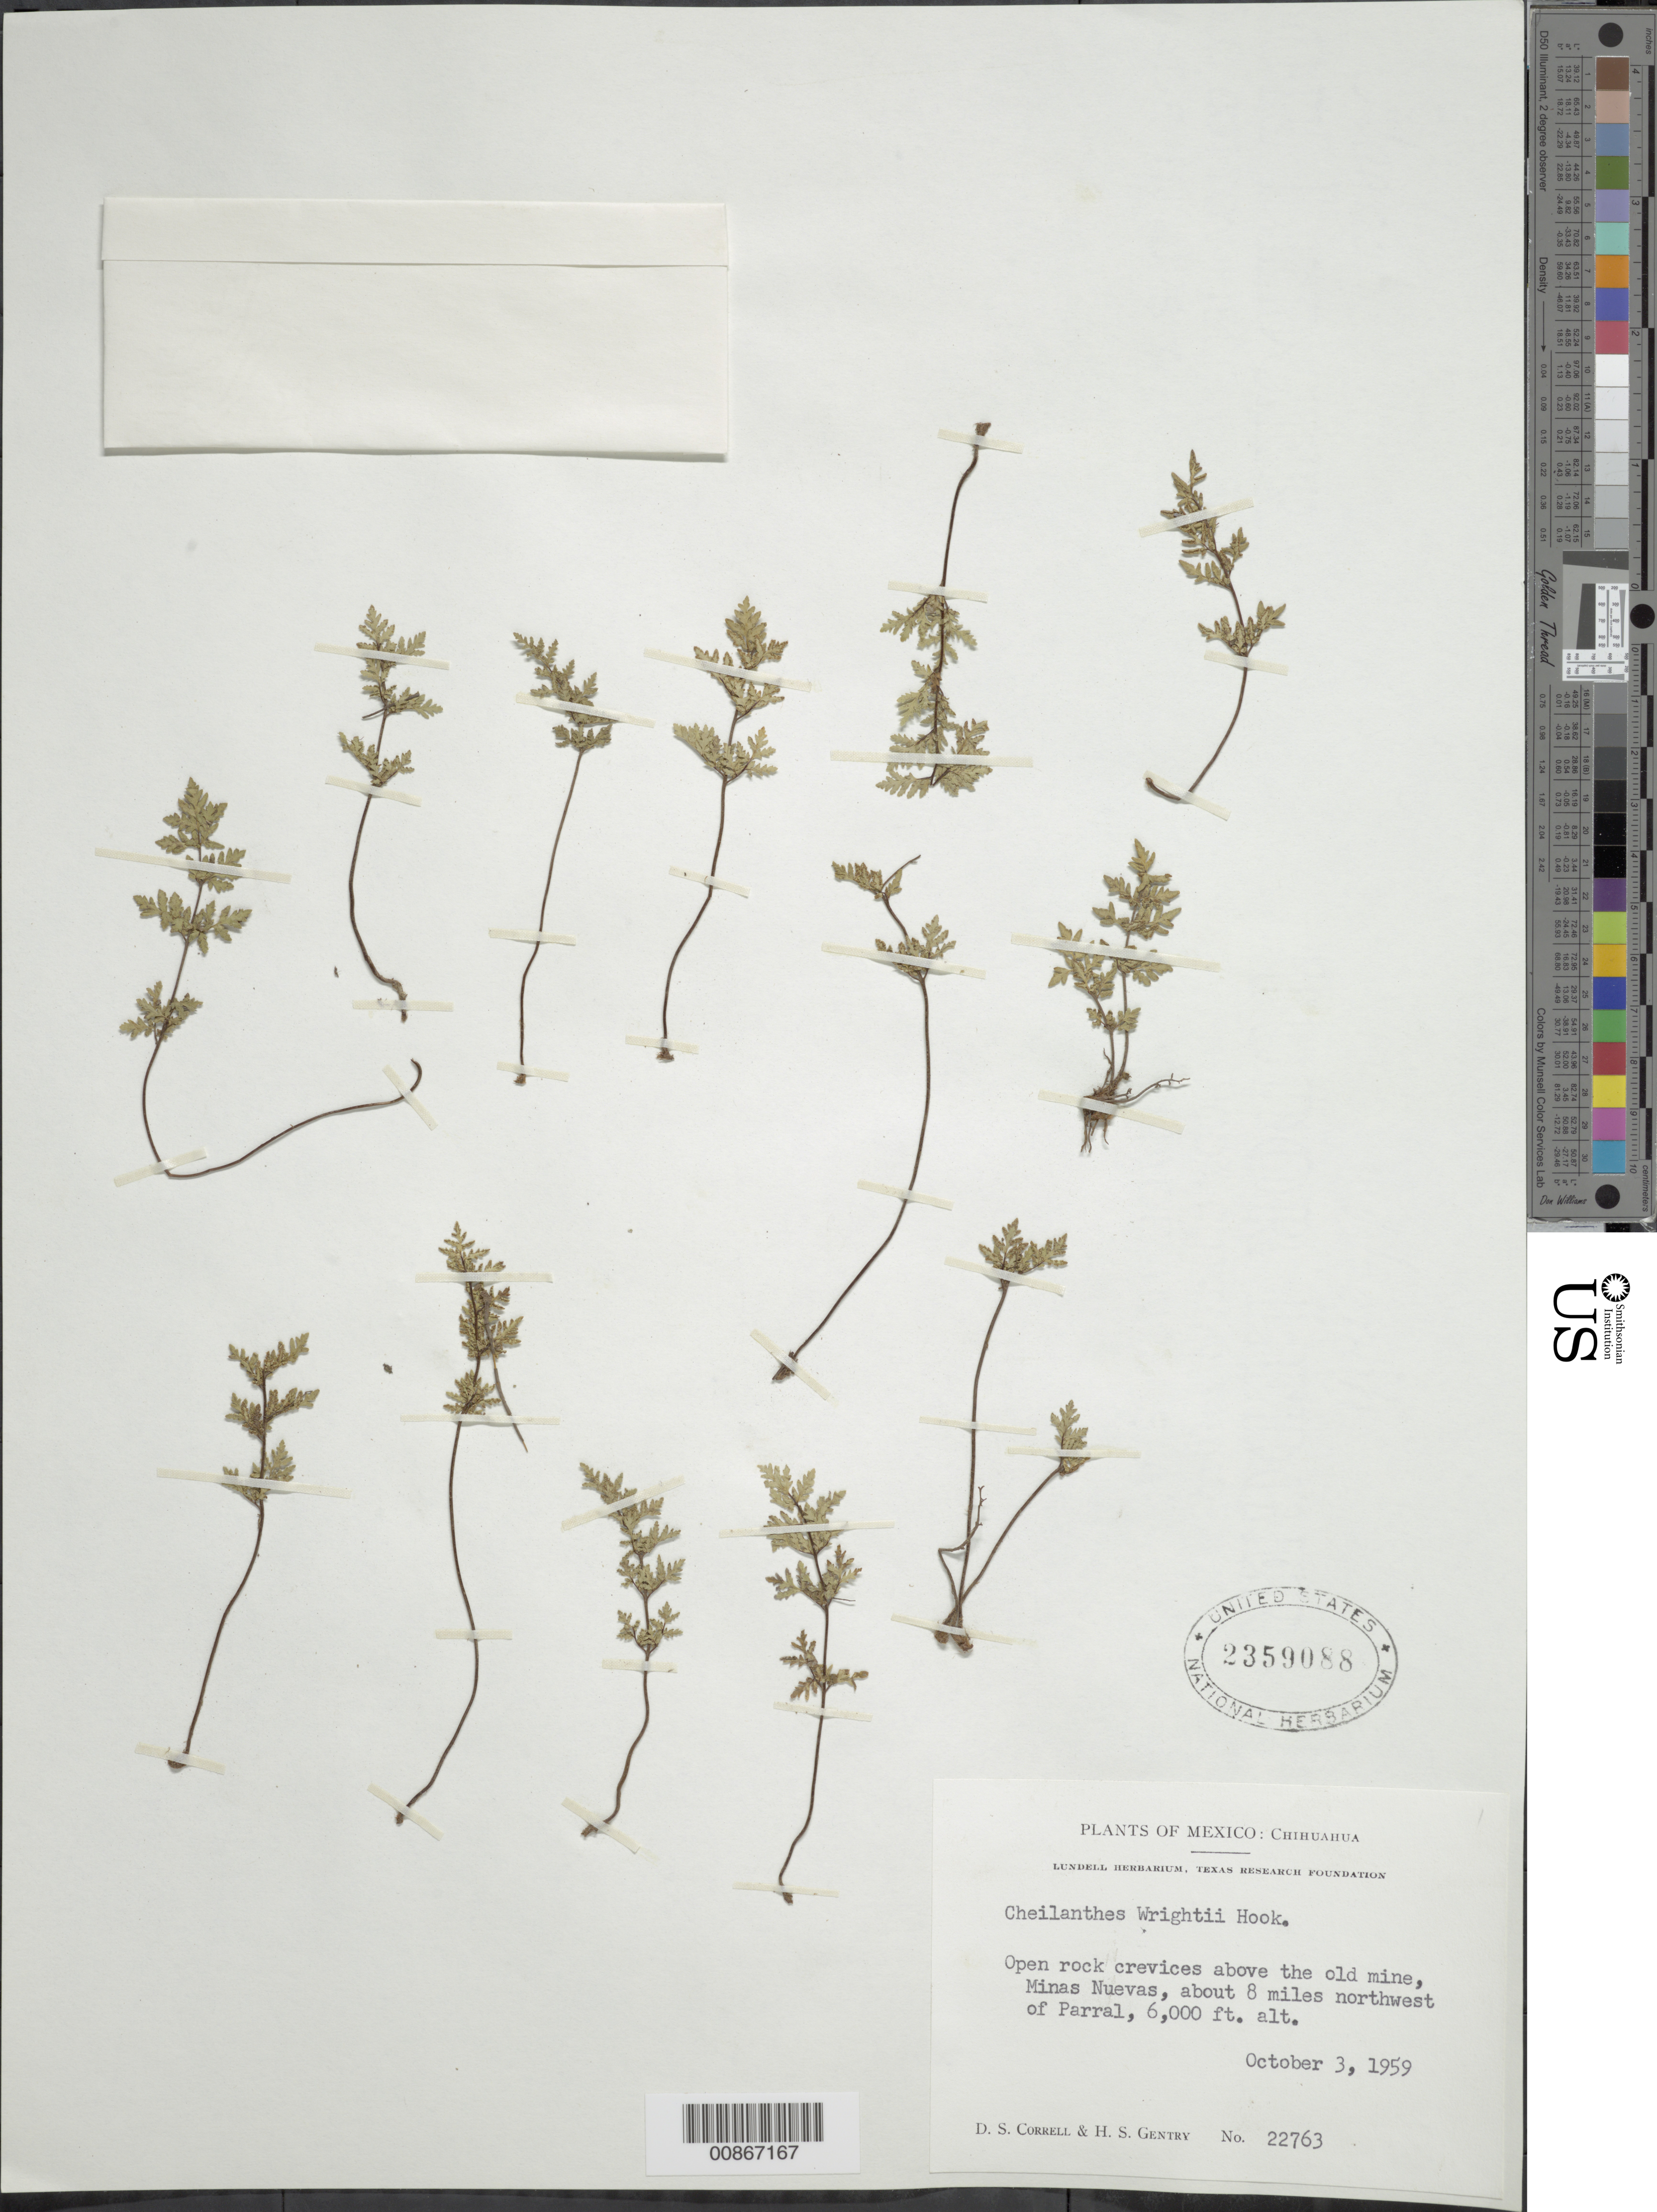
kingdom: Plantae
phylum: Tracheophyta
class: Polypodiopsida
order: Polypodiales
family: Pteridaceae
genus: Cheilanthes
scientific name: Cheilanthes wrightii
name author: Hook.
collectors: D. S. Correll & H. S. Gentry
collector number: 22763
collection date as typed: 03 Oct 1959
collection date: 1959-10-03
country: Mexico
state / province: Chihuahua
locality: Above the old mine, Minas Nuevas, about 8 miles northwest of Parral.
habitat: Open rock crevices.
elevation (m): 1829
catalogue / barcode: US 2359088